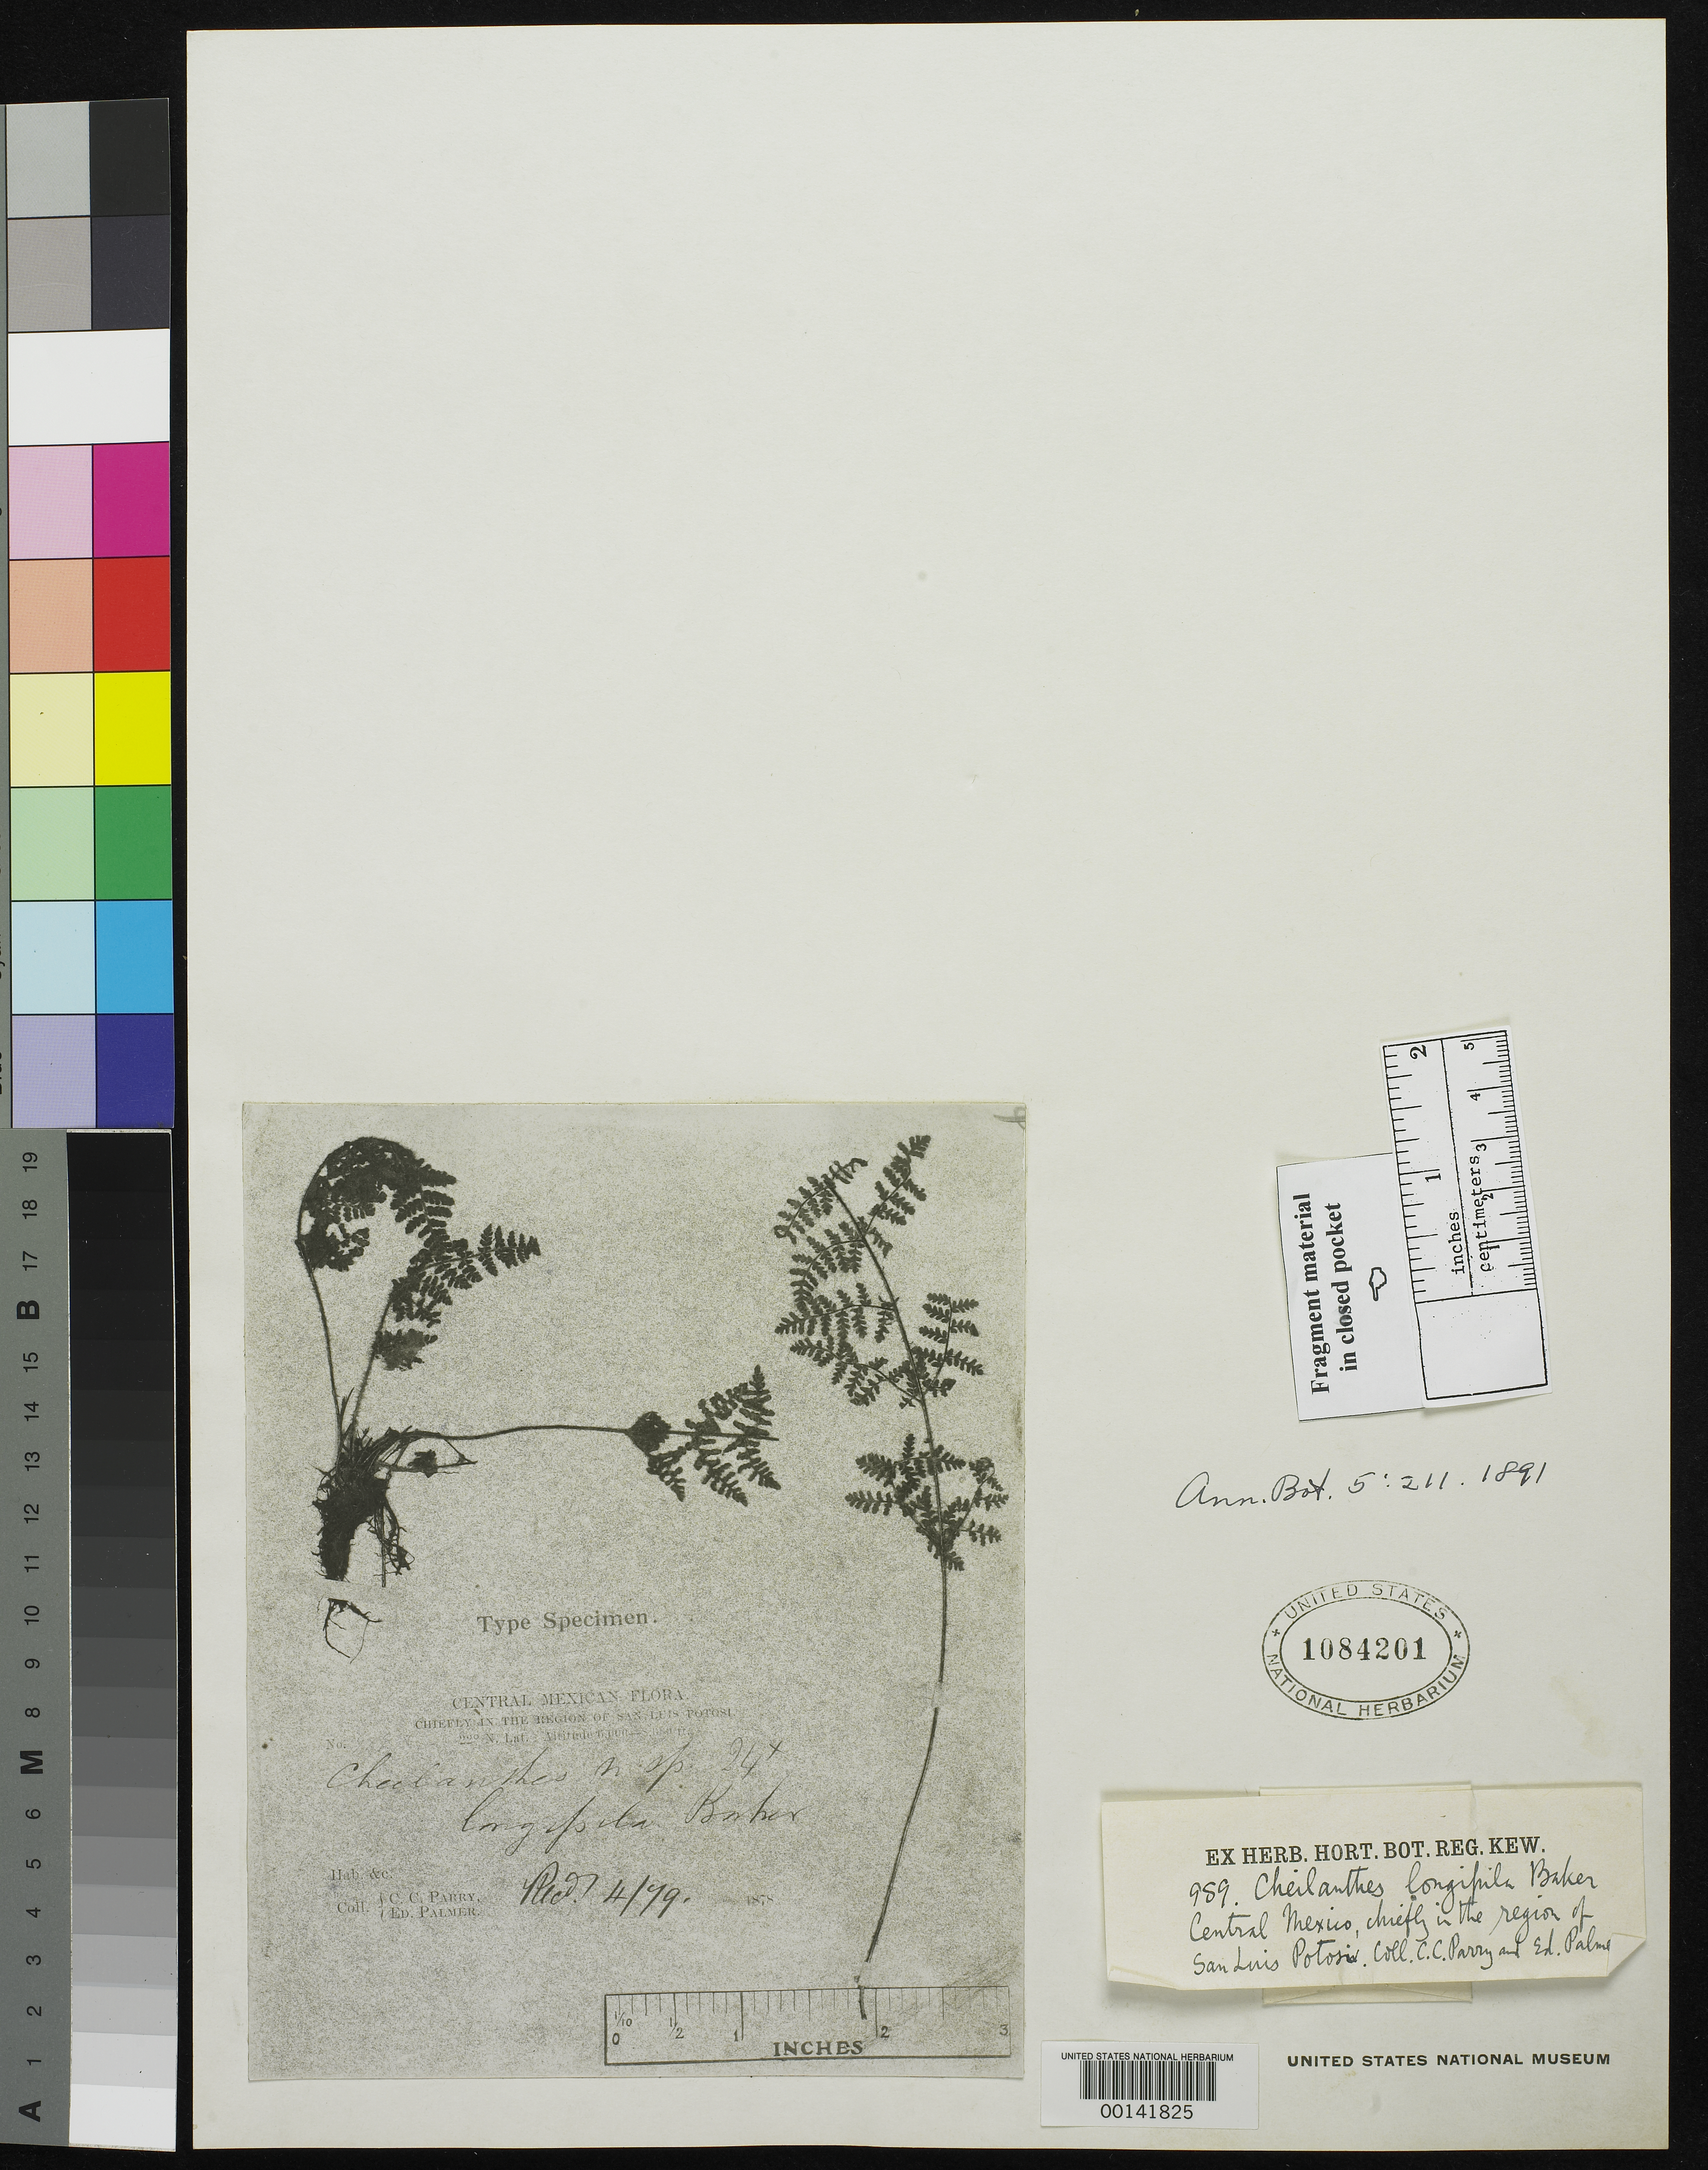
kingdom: Plantae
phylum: Tracheophyta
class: Polypodiopsida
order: Polypodiales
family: Pteridaceae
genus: Cheilanthes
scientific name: Cheilanthes longipila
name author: Baker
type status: Type Fragment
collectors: C. C. Parry & E. Palmer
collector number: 989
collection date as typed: Apr 1879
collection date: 1879-04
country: Mexico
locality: Chiefly in San Luis Potosi region.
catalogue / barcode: US 1084201